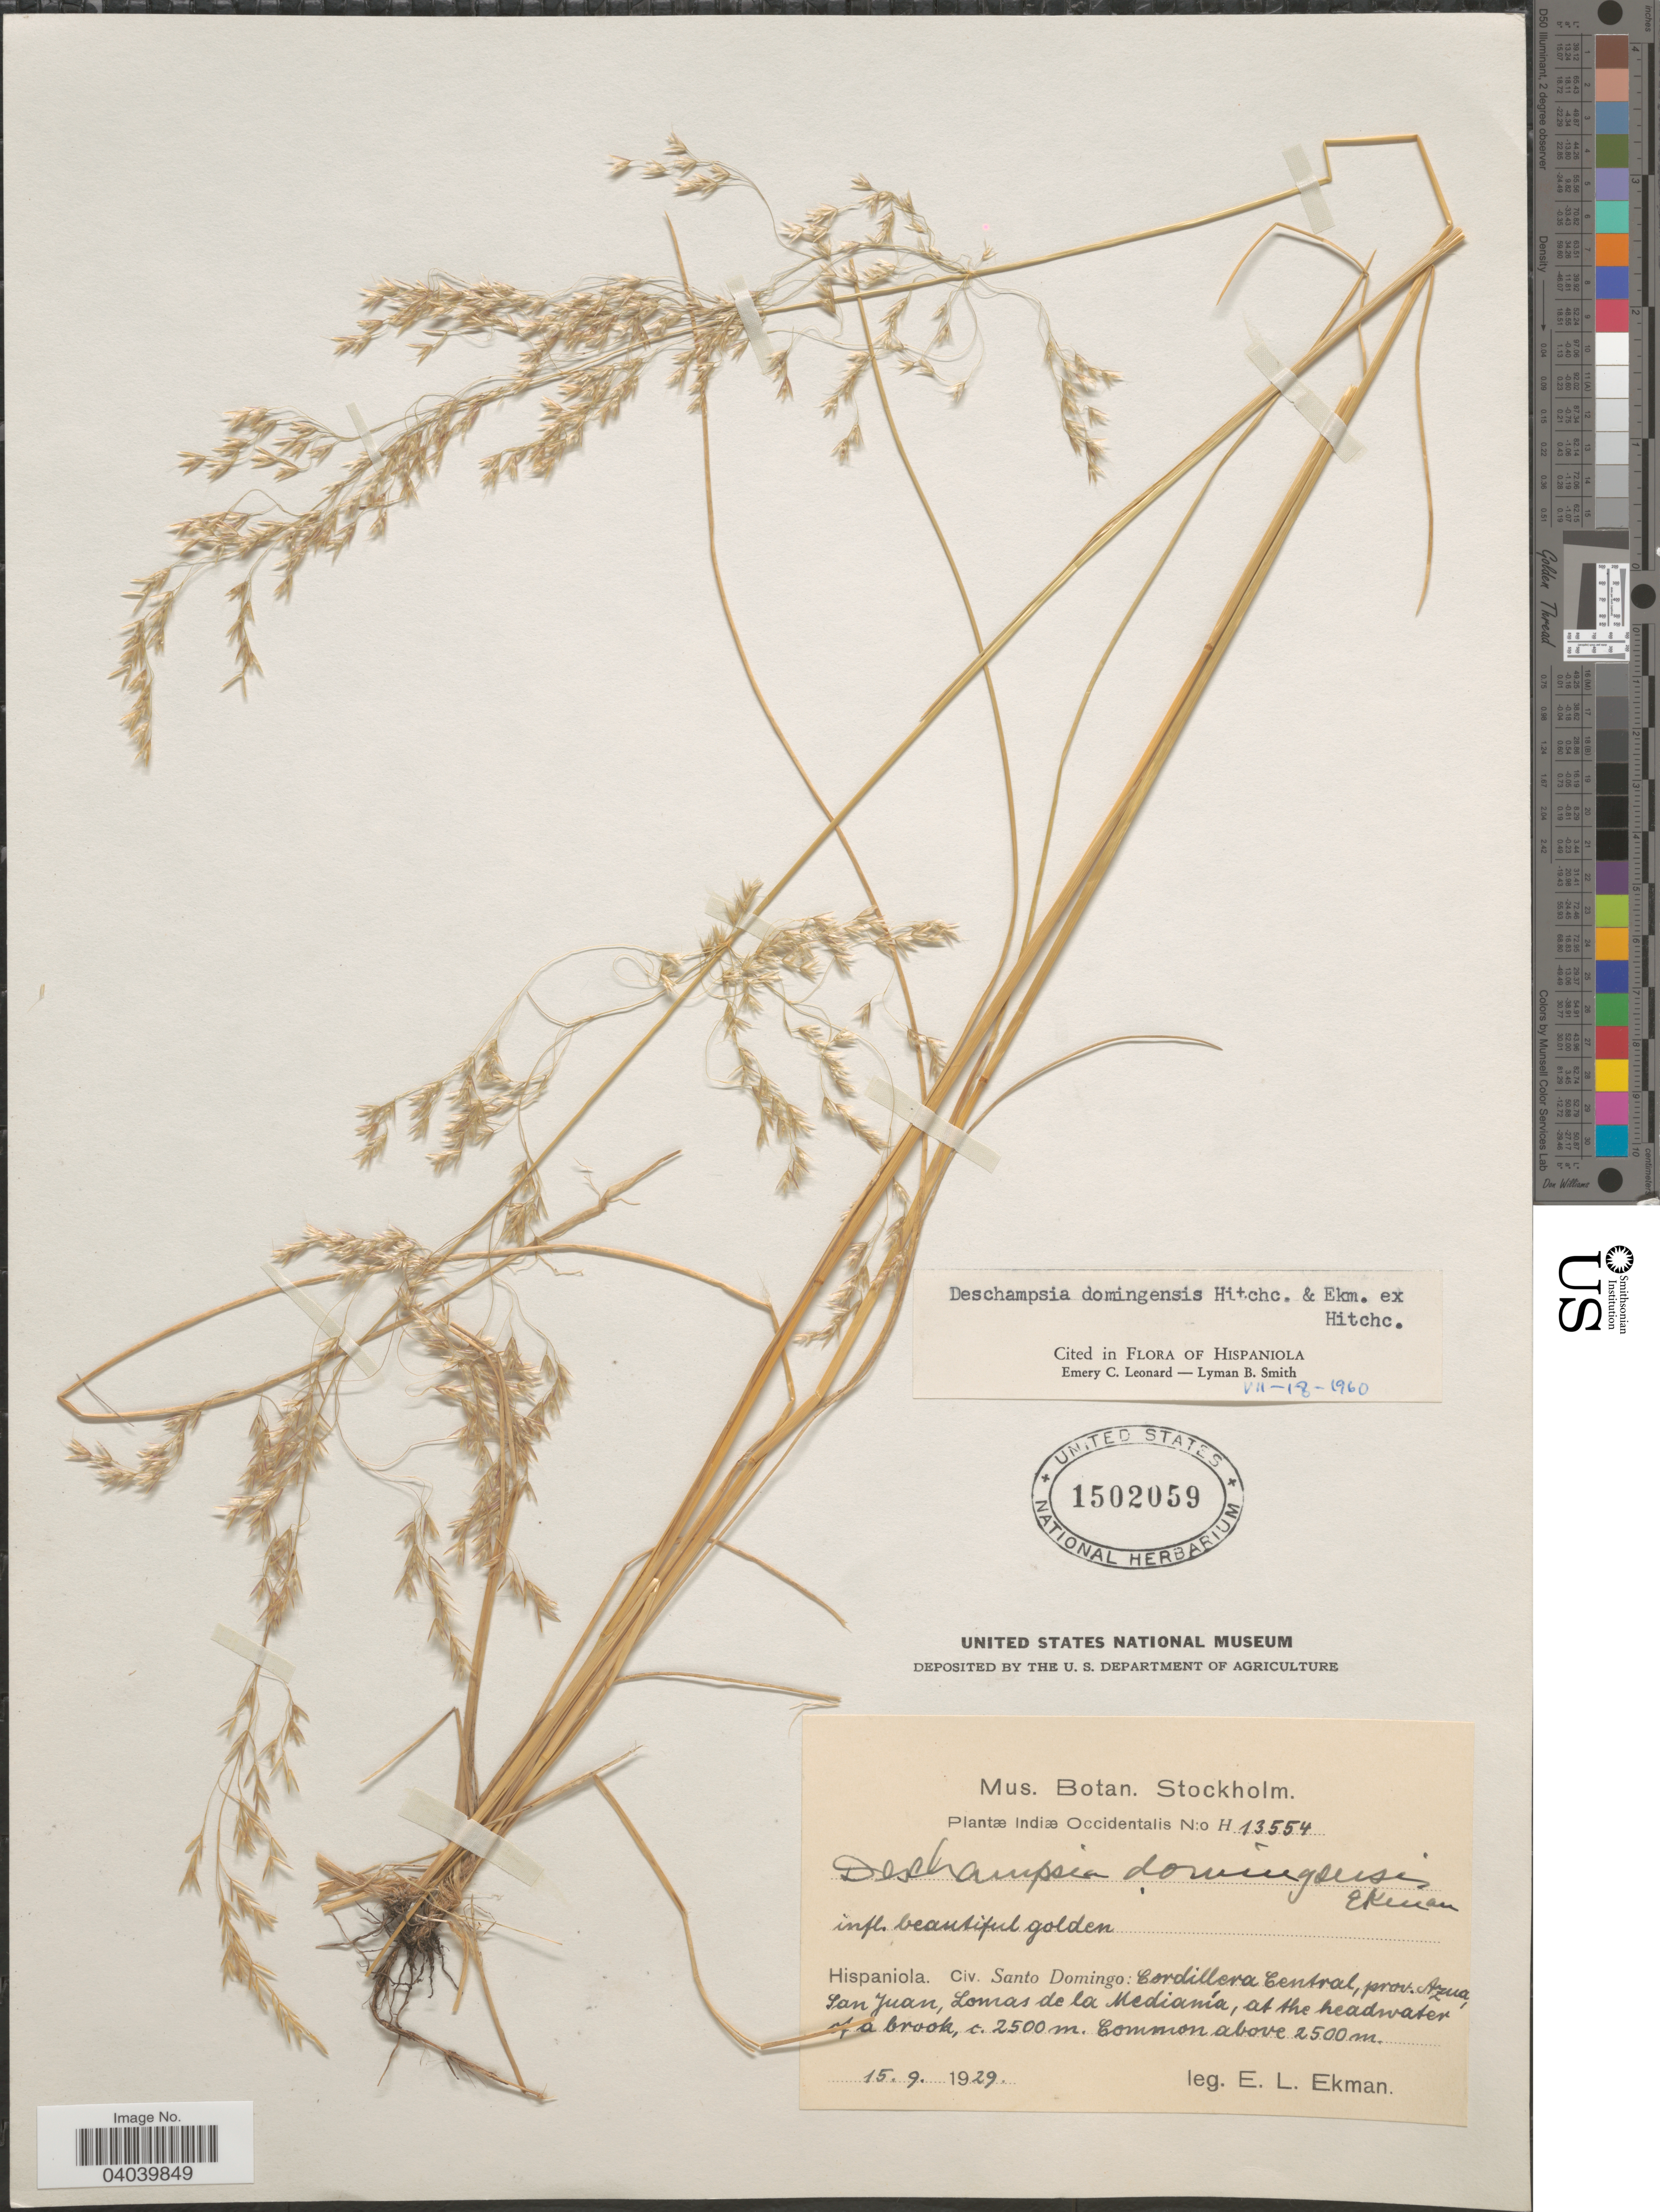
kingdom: Plantae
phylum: Tracheophyta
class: Liliopsida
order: Poales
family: Poaceae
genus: Deschampsia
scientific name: Deschampsia domingensis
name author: Hitchc. & Ekman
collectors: E. L. Ekman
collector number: H13554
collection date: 1929-09-15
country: Dominican Republic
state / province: Azua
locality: Indiæ Occidentalis. Hispaniola. Civ. Santo Domingo: Cordillera Central, San Juan, Lomas de la Mediamá, at the headwater of a brook.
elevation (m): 2500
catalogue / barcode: US 1502059